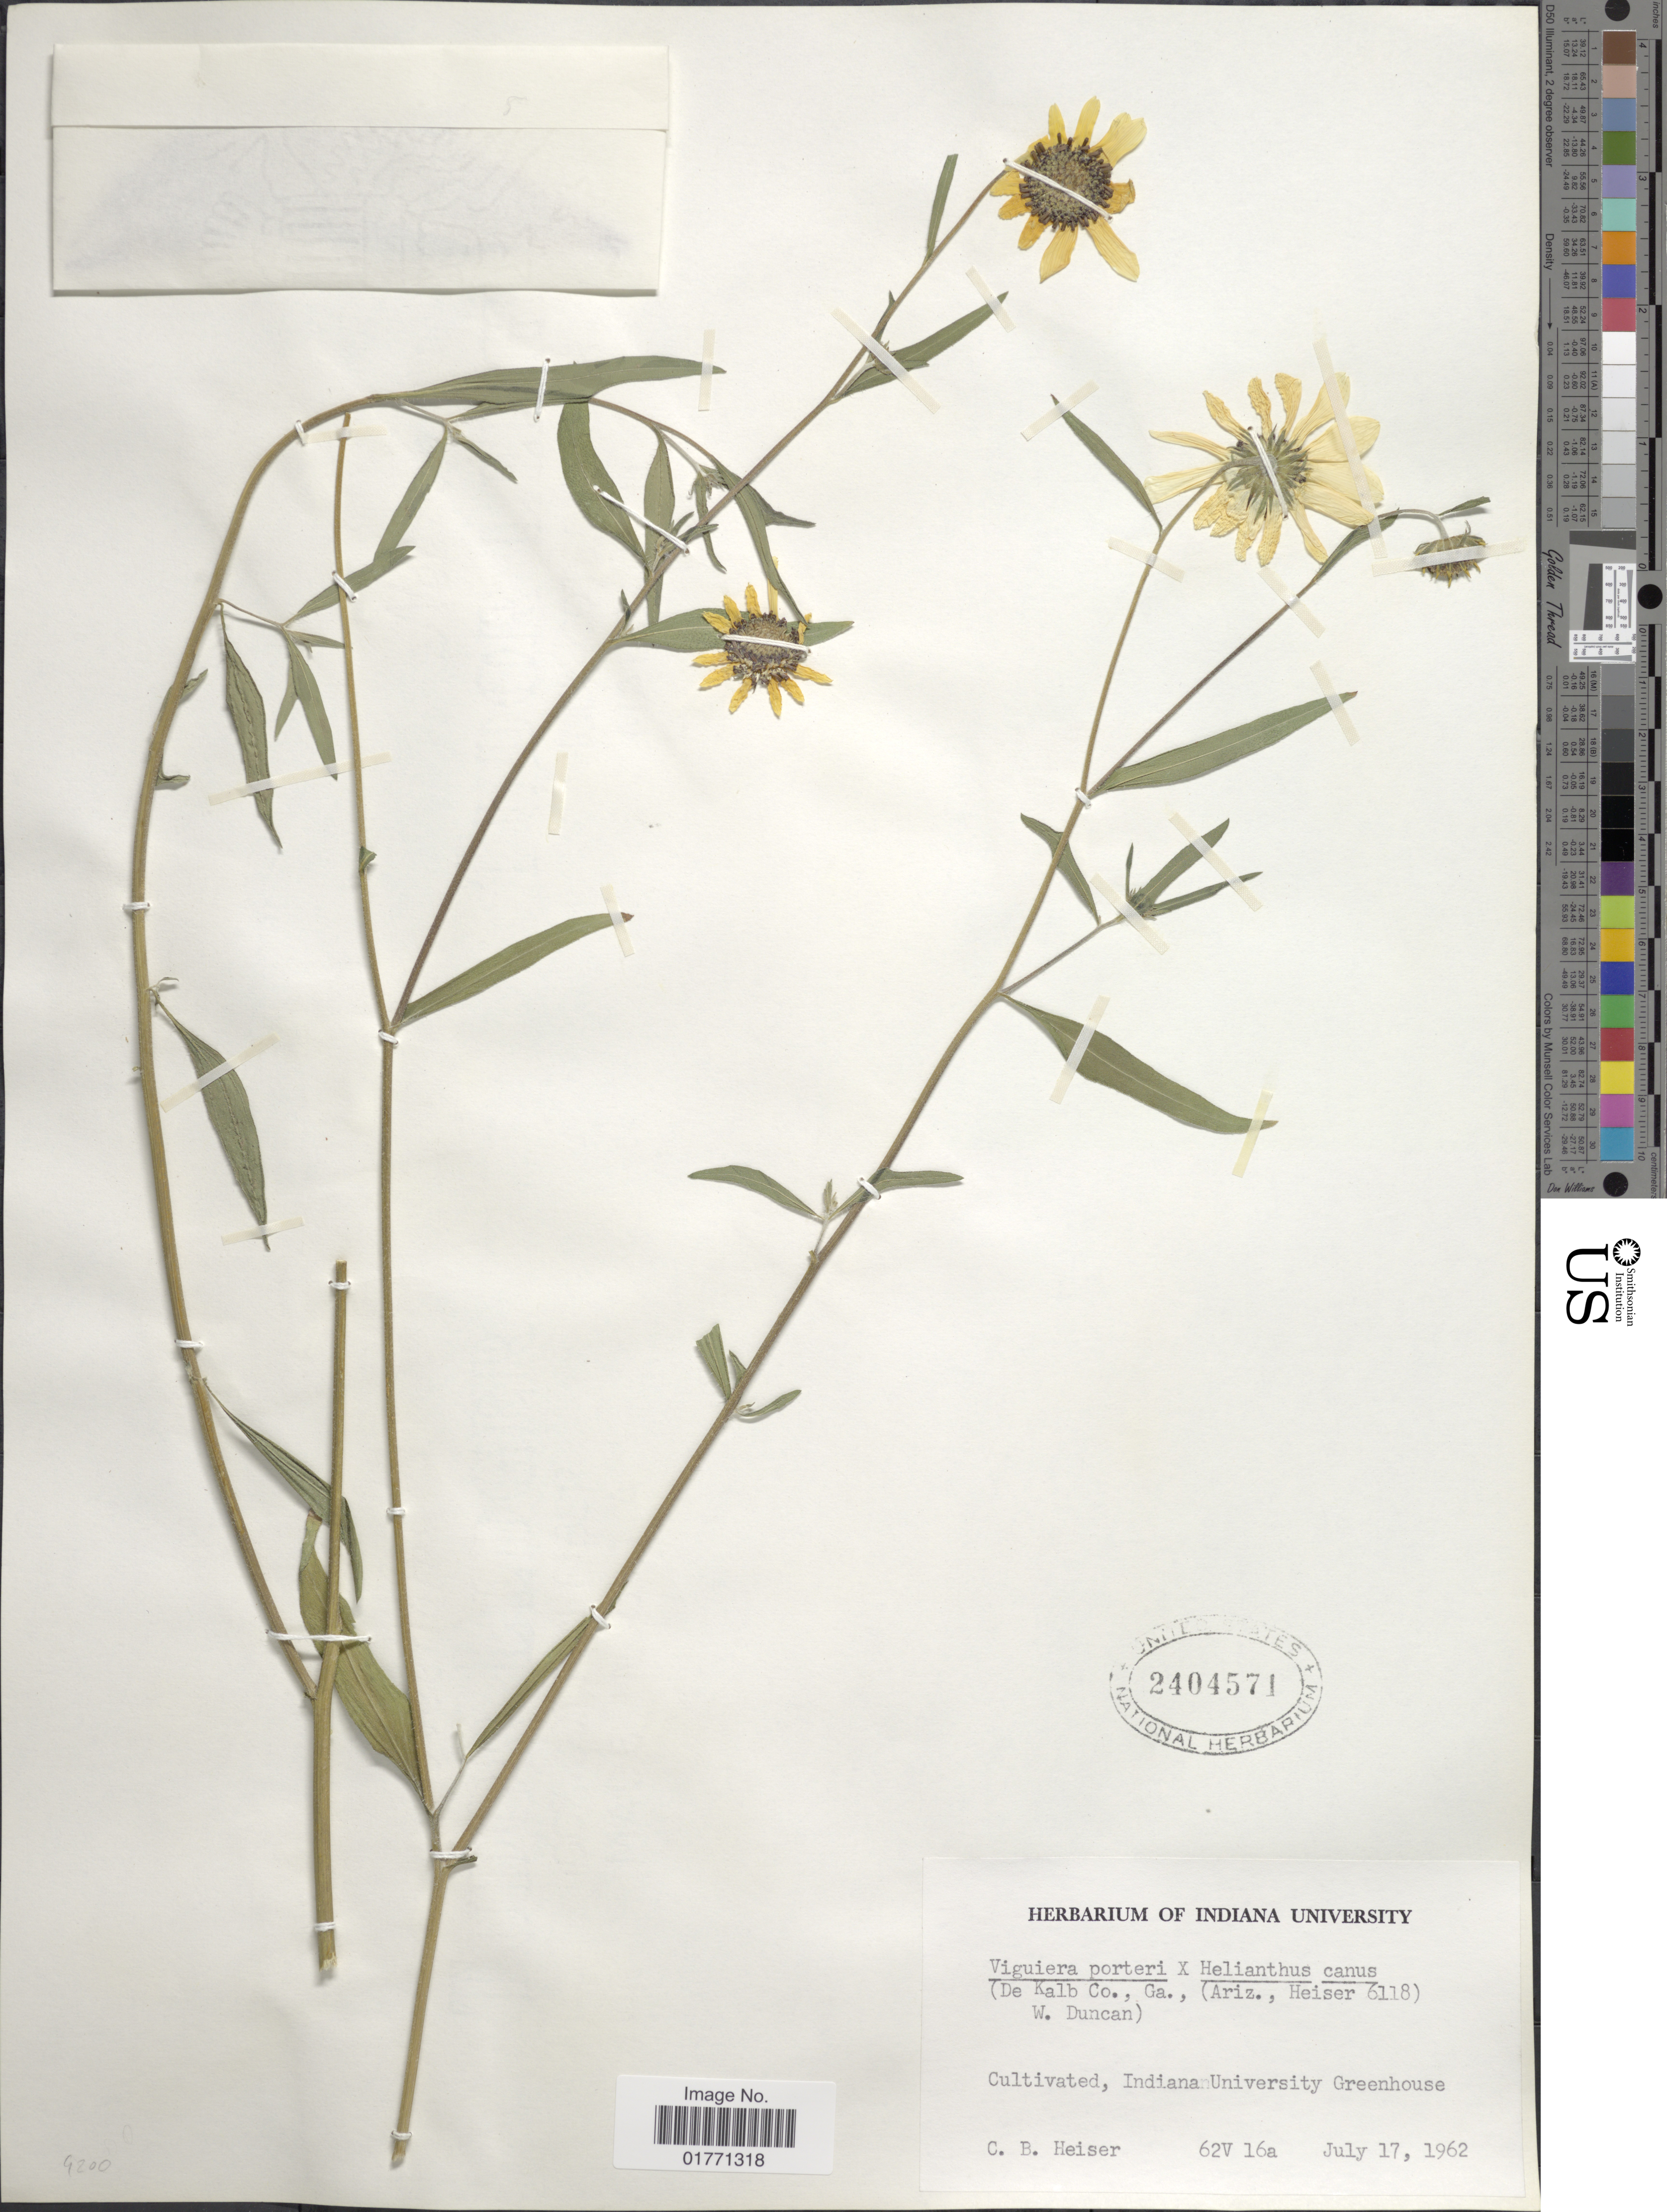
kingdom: Plantae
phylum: Tracheophyta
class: Magnoliopsida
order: Asterales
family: Asteraceae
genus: Helianthus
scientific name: Helianthus petiolaris var. canescens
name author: Nutt.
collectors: C. B. Heiser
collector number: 62V 16a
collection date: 1962-07-17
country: United States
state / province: Georgia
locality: De Kalb Co., Ga. [unsure placement], cultivated, Indiana University Greenhouse.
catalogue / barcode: US 2404571